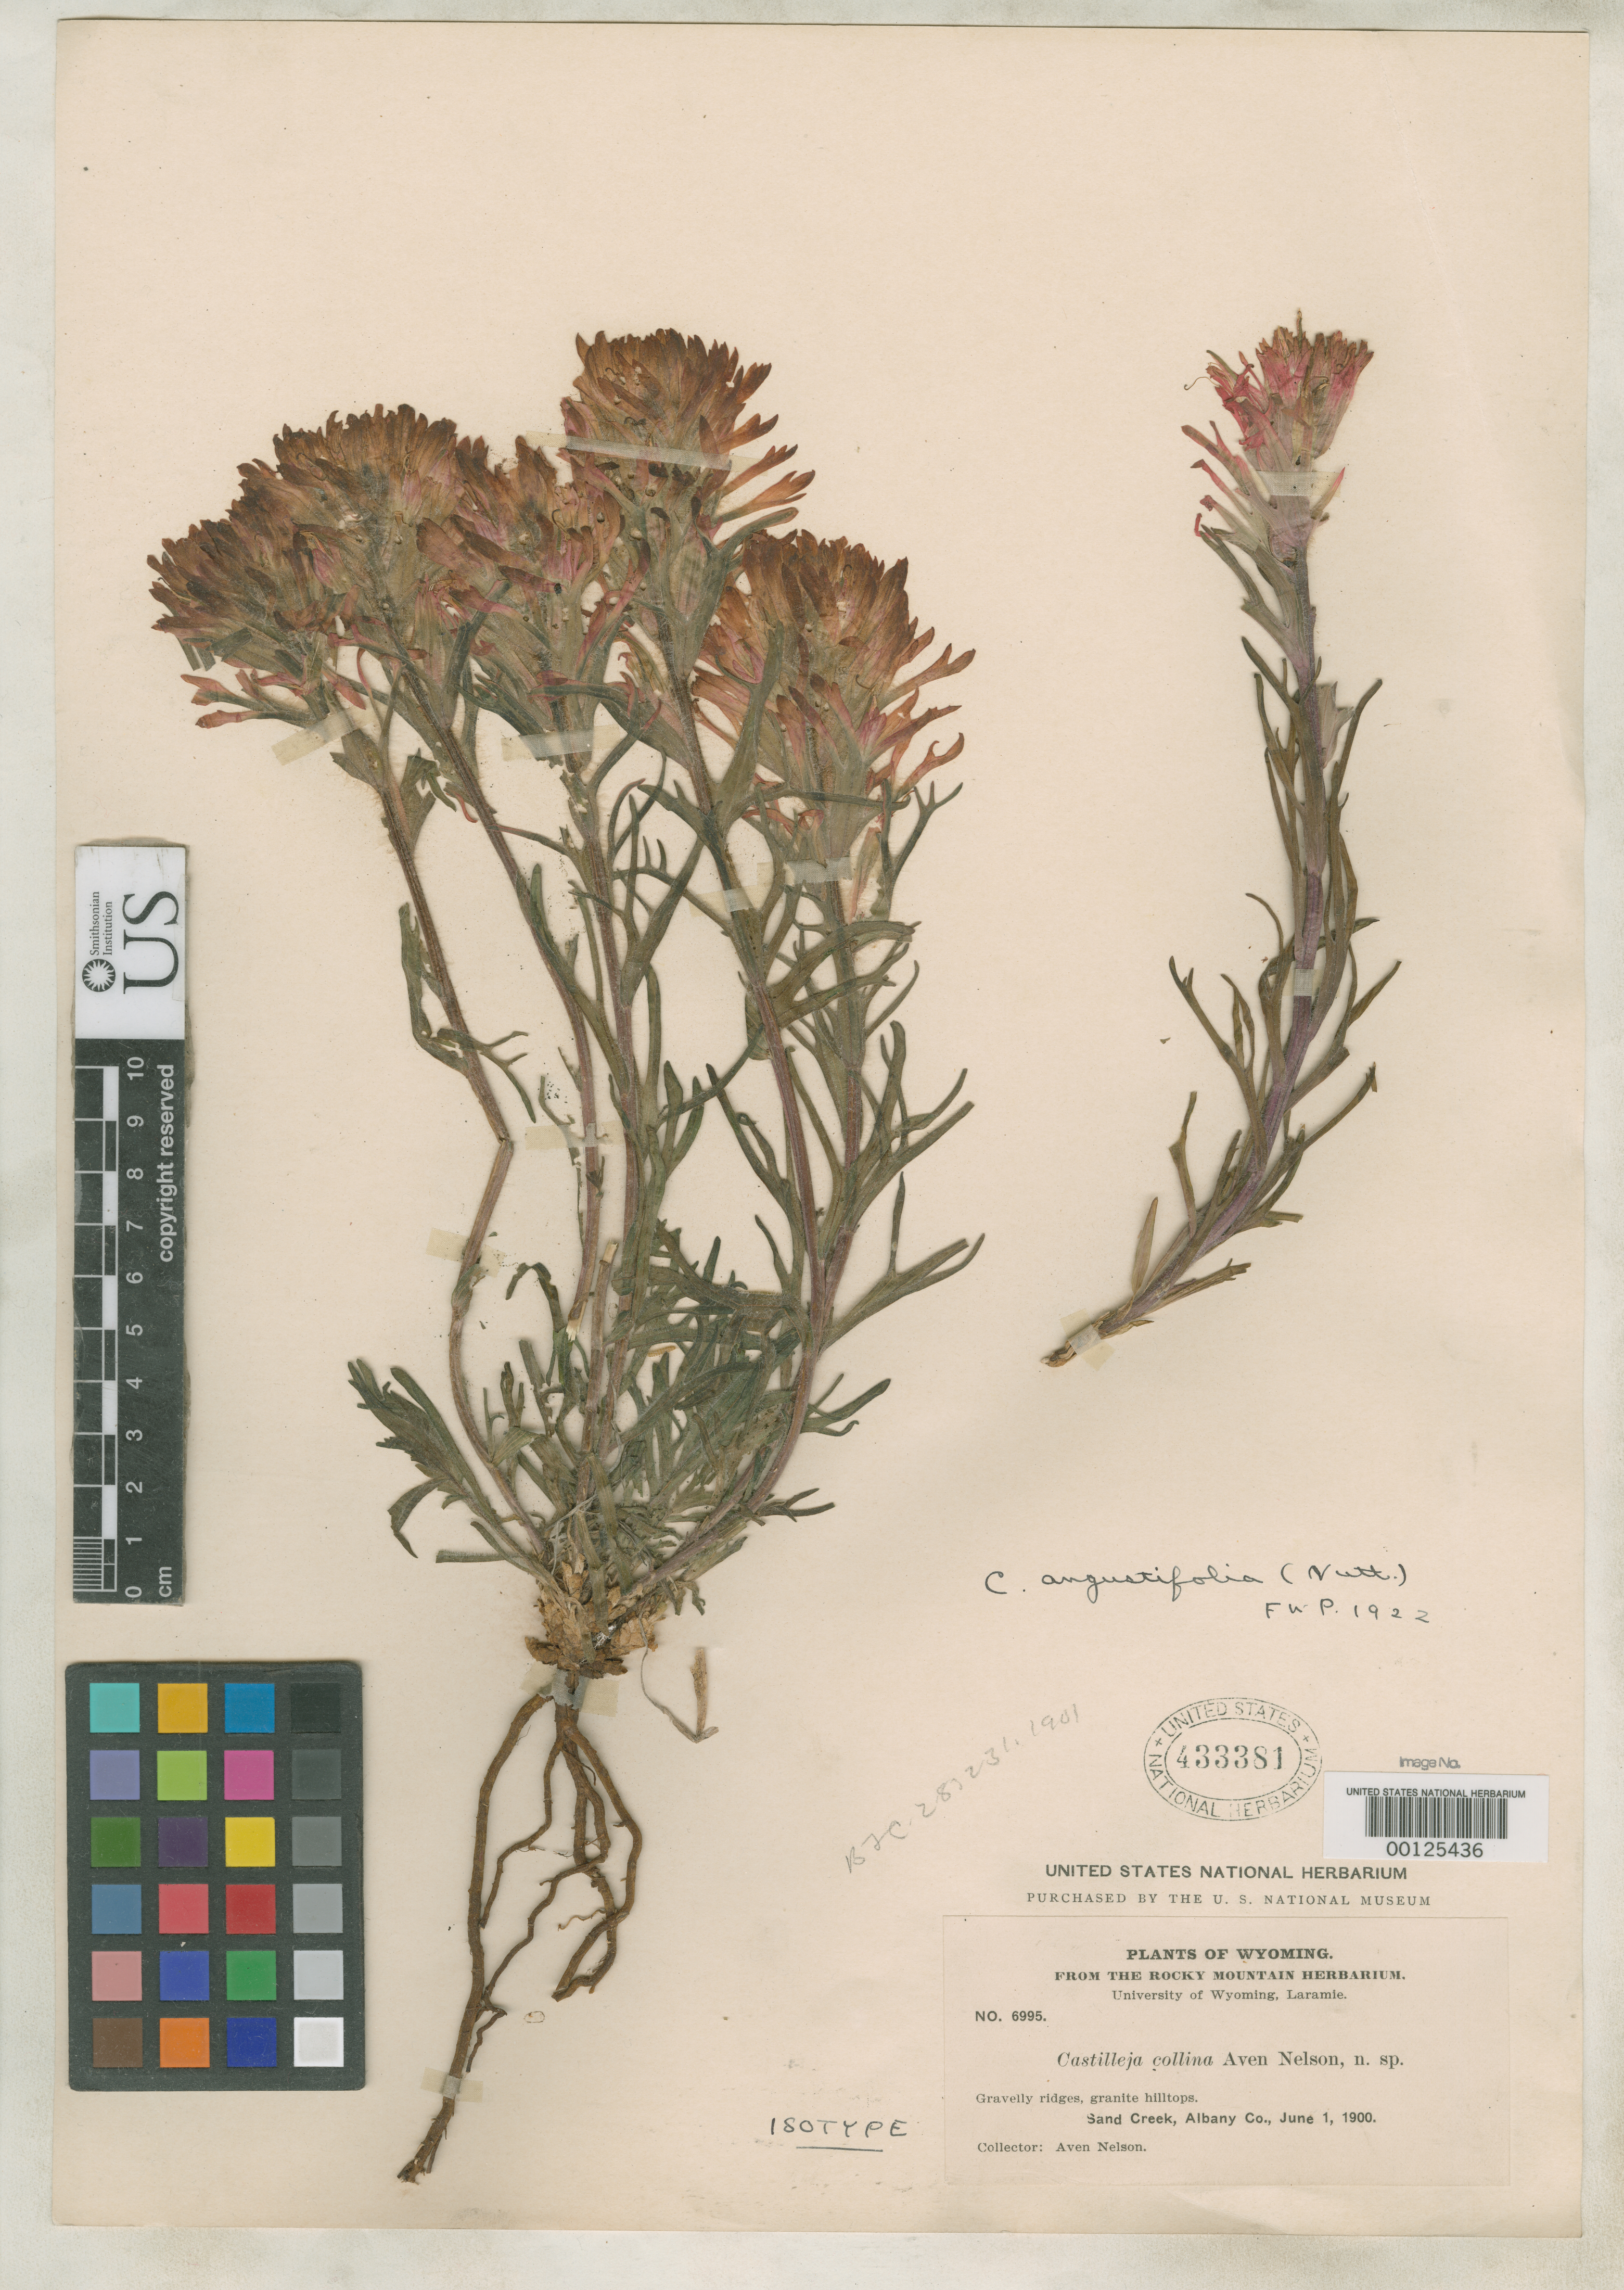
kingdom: Plantae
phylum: Tracheophyta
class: Magnoliopsida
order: Lamiales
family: Orobanchaceae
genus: Castilleja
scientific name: Castilleja collina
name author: A. Nelson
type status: Isotype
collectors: A. Nelson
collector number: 6995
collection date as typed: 01 Jun 1900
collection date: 1900-06-01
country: United States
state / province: Wyoming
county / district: Albany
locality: Sand Creek.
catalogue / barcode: US 433381